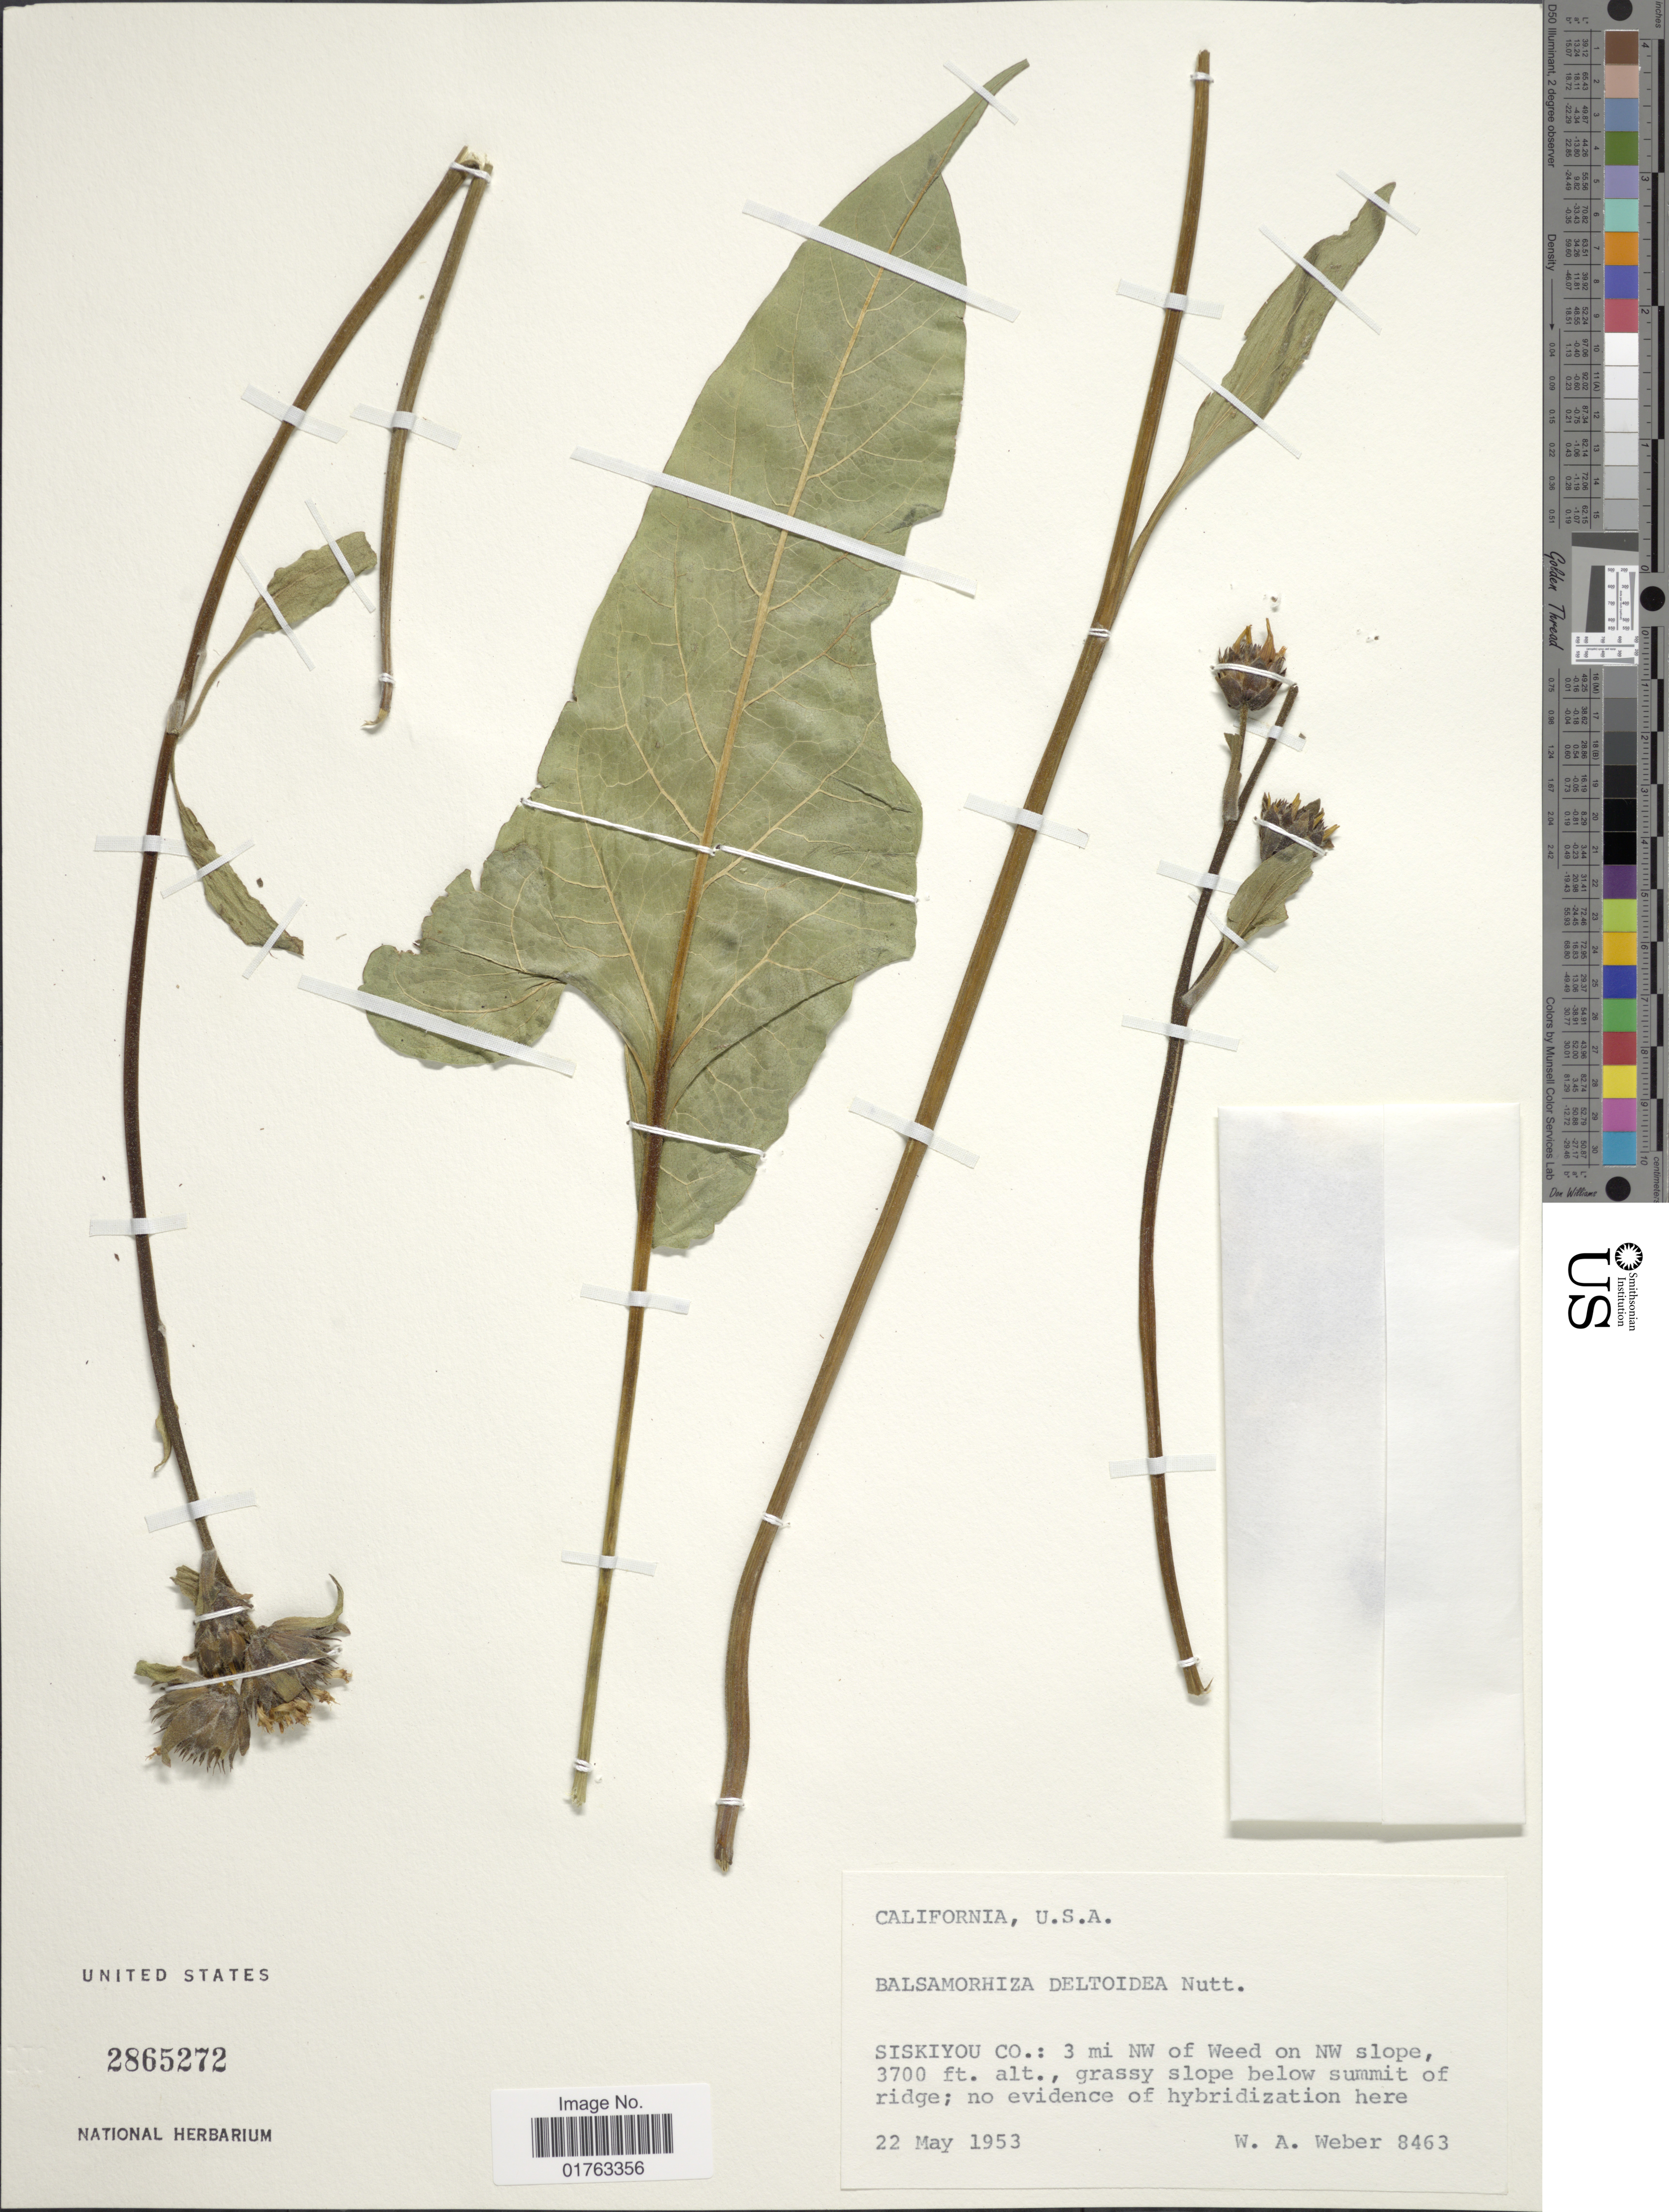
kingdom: Plantae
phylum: Tracheophyta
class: Magnoliopsida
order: Asterales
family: Asteraceae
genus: Balsamorhiza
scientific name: Balsamorhiza deltoidea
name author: Nutt.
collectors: W. A. Weber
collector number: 8463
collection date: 1953-05-22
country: United States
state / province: California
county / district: Siskiyou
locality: Siskiyou Co.: 3 mi NW of Weed on NW slope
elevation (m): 1128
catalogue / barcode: US 2865272